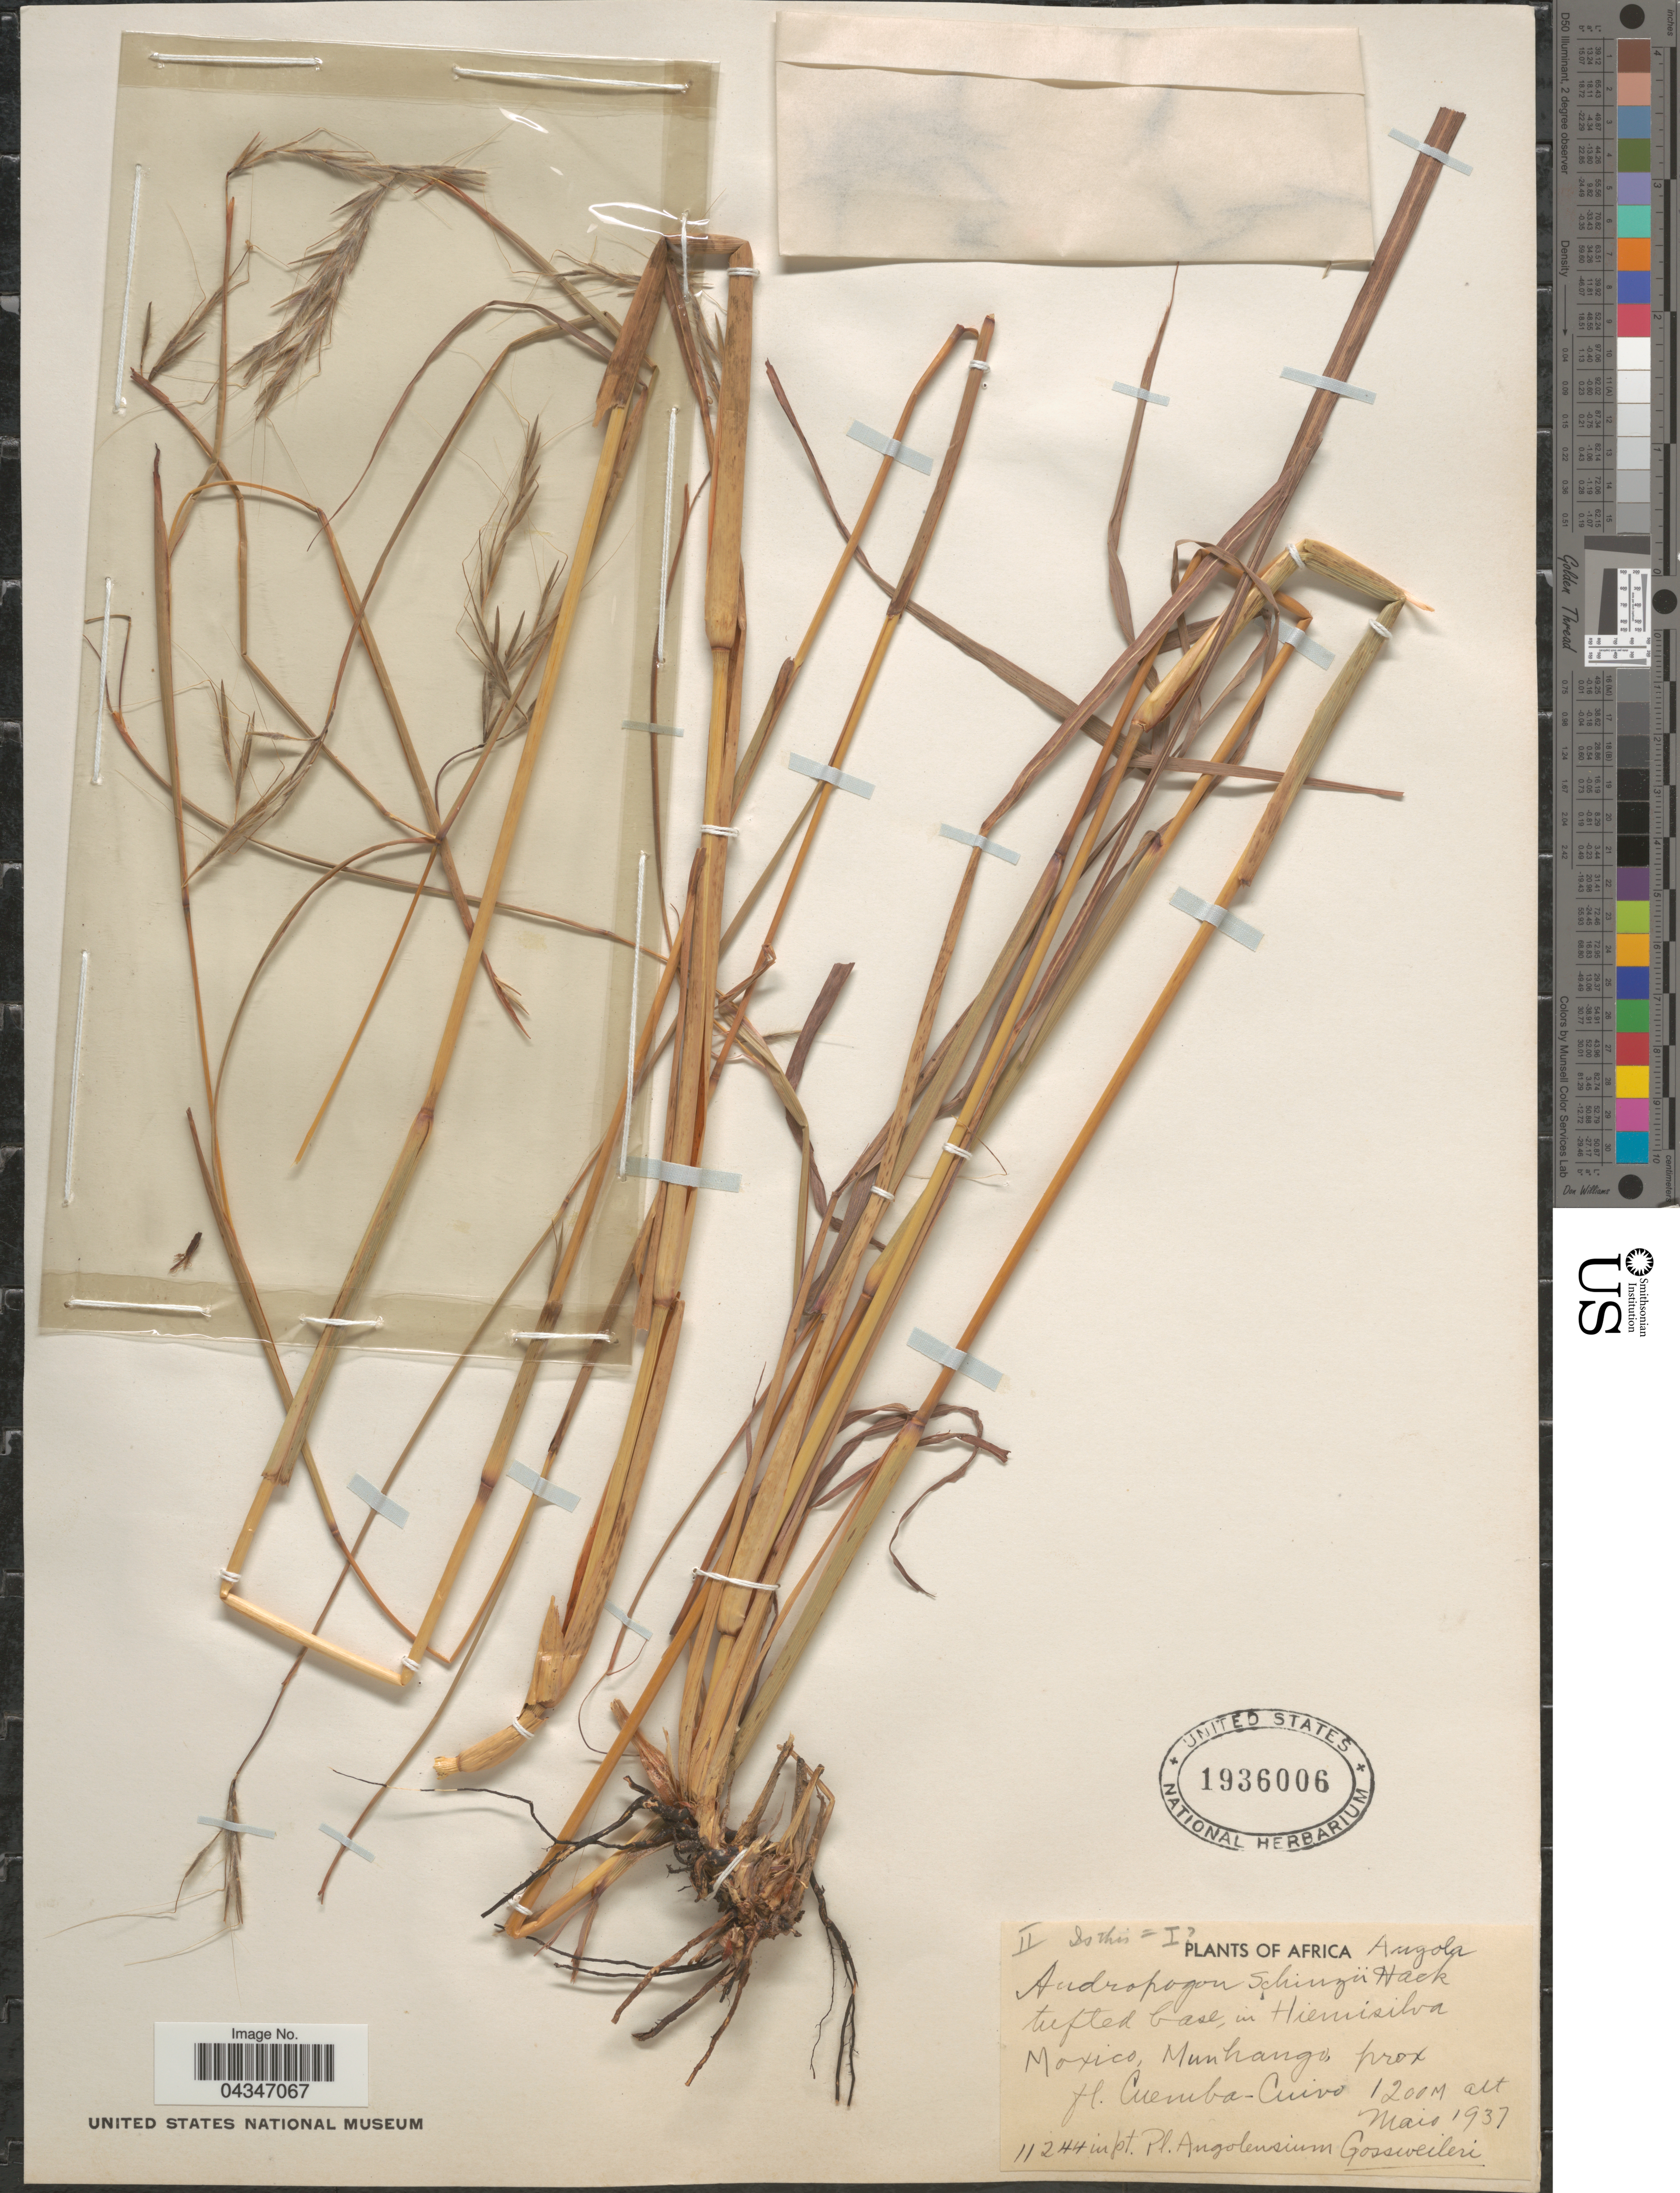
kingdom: Plantae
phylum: Tracheophyta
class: Liliopsida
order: Poales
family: Poaceae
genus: Andropogon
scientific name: Andropogon chinensis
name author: (Nees) Merr.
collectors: -. Gossweiler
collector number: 1244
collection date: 1937-05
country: Angola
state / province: Moxico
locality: In Hiemisilva Moxico, Munhango, prox. fl. Cuemba-Cuivo.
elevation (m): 1200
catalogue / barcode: US 1936006